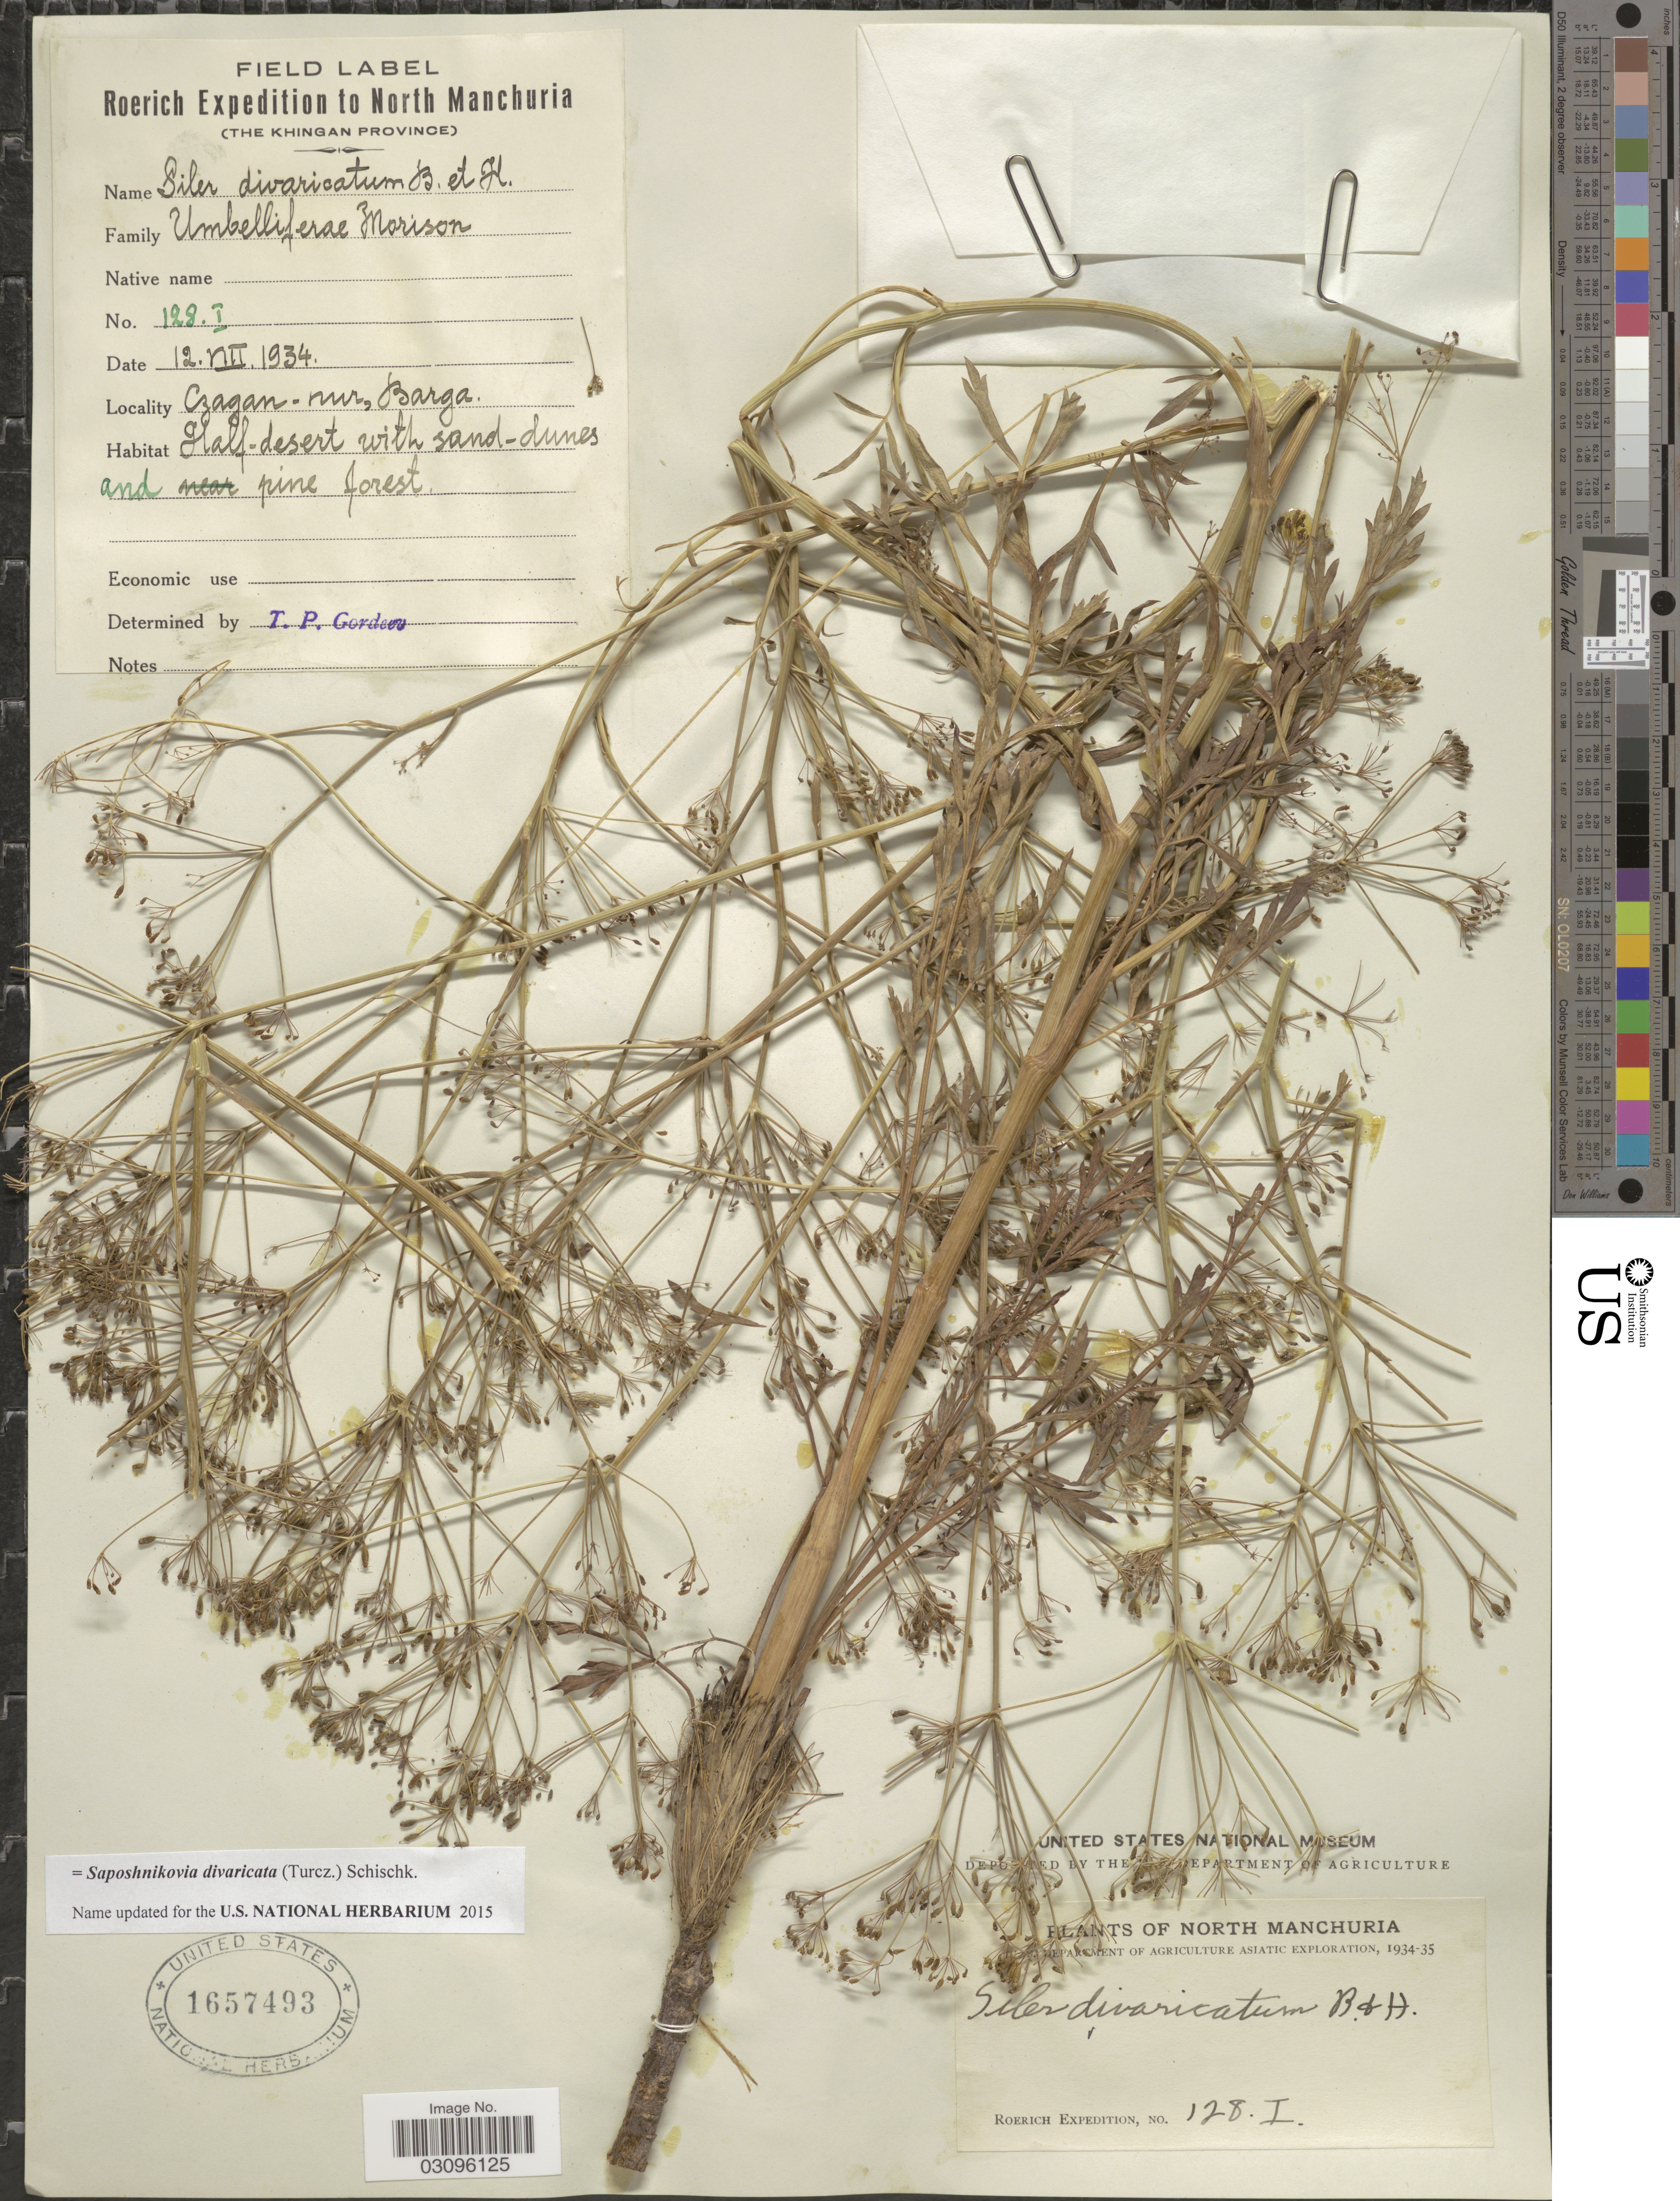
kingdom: Plantae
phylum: Tracheophyta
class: Magnoliopsida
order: Apiales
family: Apiaceae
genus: Saposhnikovia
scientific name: Saposhnikovia divaricata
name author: (Turcz.) Schischk.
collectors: Roerich Expedition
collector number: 128.I.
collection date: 1934-08-12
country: China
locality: North Manchuria. The Khingan Province. The Khingan Province. Czagan-mir, Barga.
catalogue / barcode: US 1657493